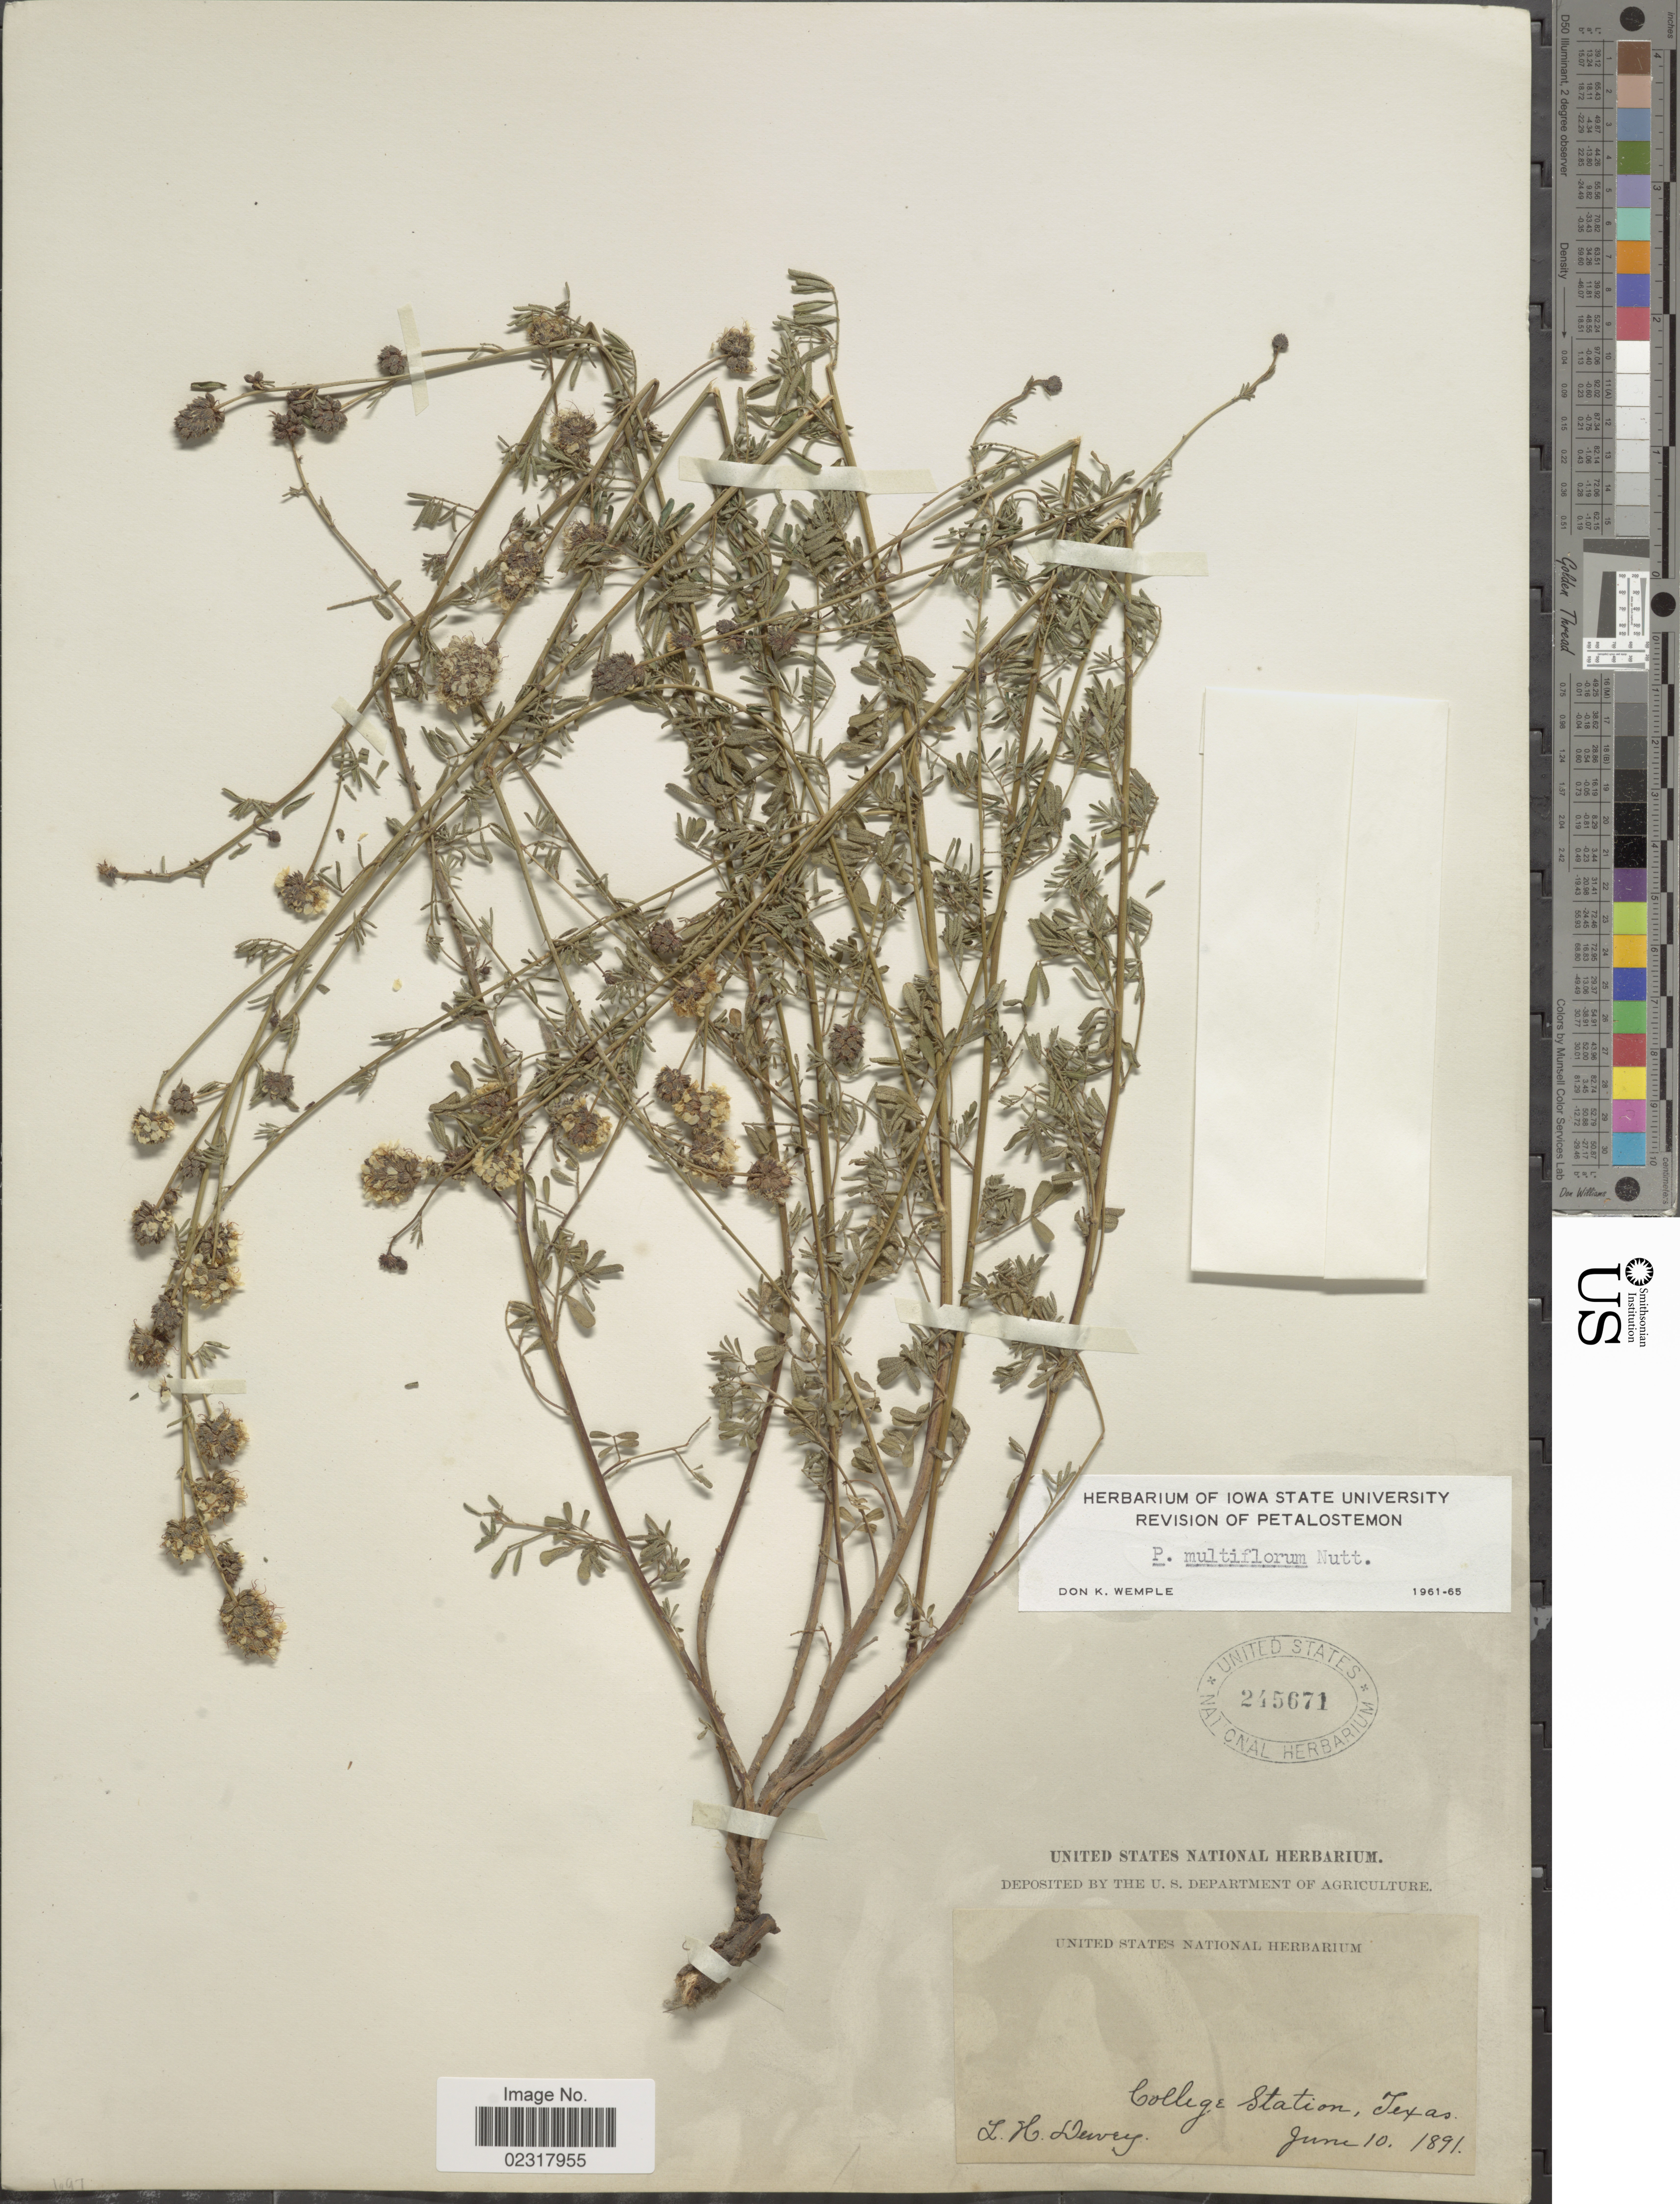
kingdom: Plantae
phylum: Tracheophyta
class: Magnoliopsida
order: Fabales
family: Fabaceae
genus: Dalea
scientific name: Dalea multiflora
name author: (Nutt.) Shinners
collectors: L. H. Dewey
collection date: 1891-06-10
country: United States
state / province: Texas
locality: College Station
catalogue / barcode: US 245671